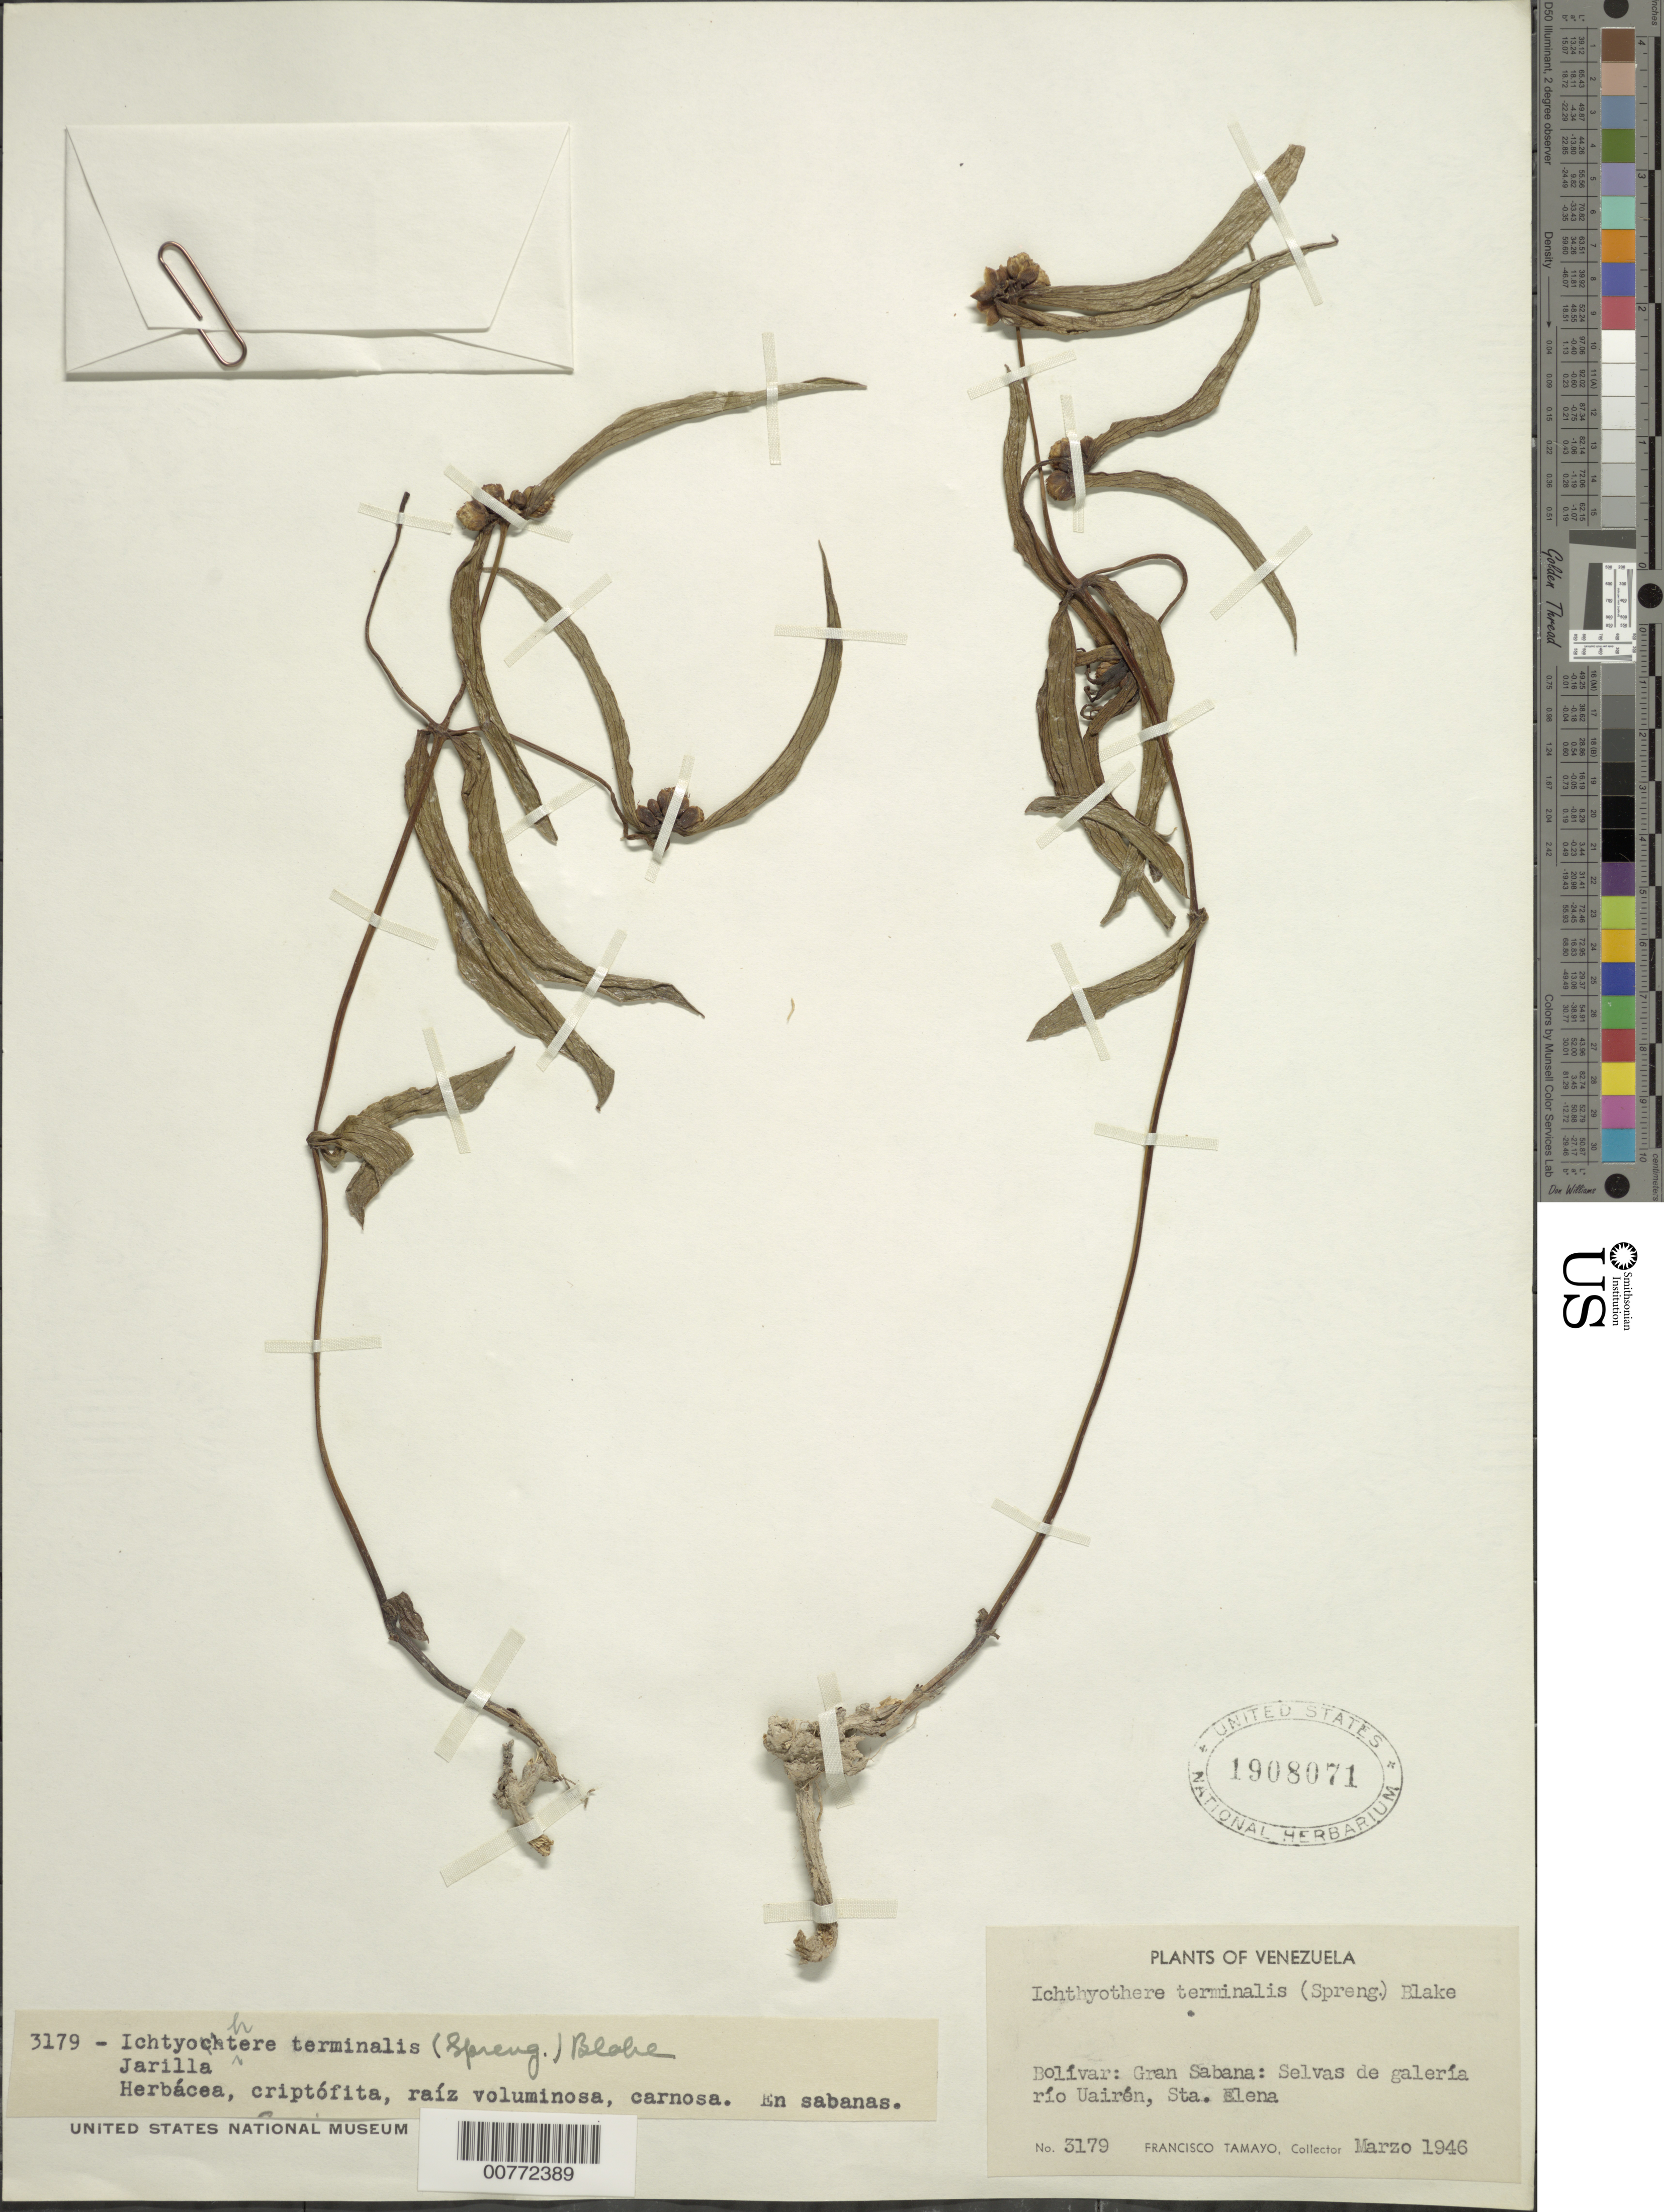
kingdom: Plantae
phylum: Tracheophyta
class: Magnoliopsida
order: Asterales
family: Asteraceae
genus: Ichthyothere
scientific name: Ichthyothere terminalis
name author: (Spreng.) S.F. Blake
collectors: F. Tamayo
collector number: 3179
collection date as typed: Mar-46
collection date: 1946-03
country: Venezuela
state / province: Bolívar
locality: Gran Sabana, Sta. Teresa, Río Uairén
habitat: Sabana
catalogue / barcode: US 1908071